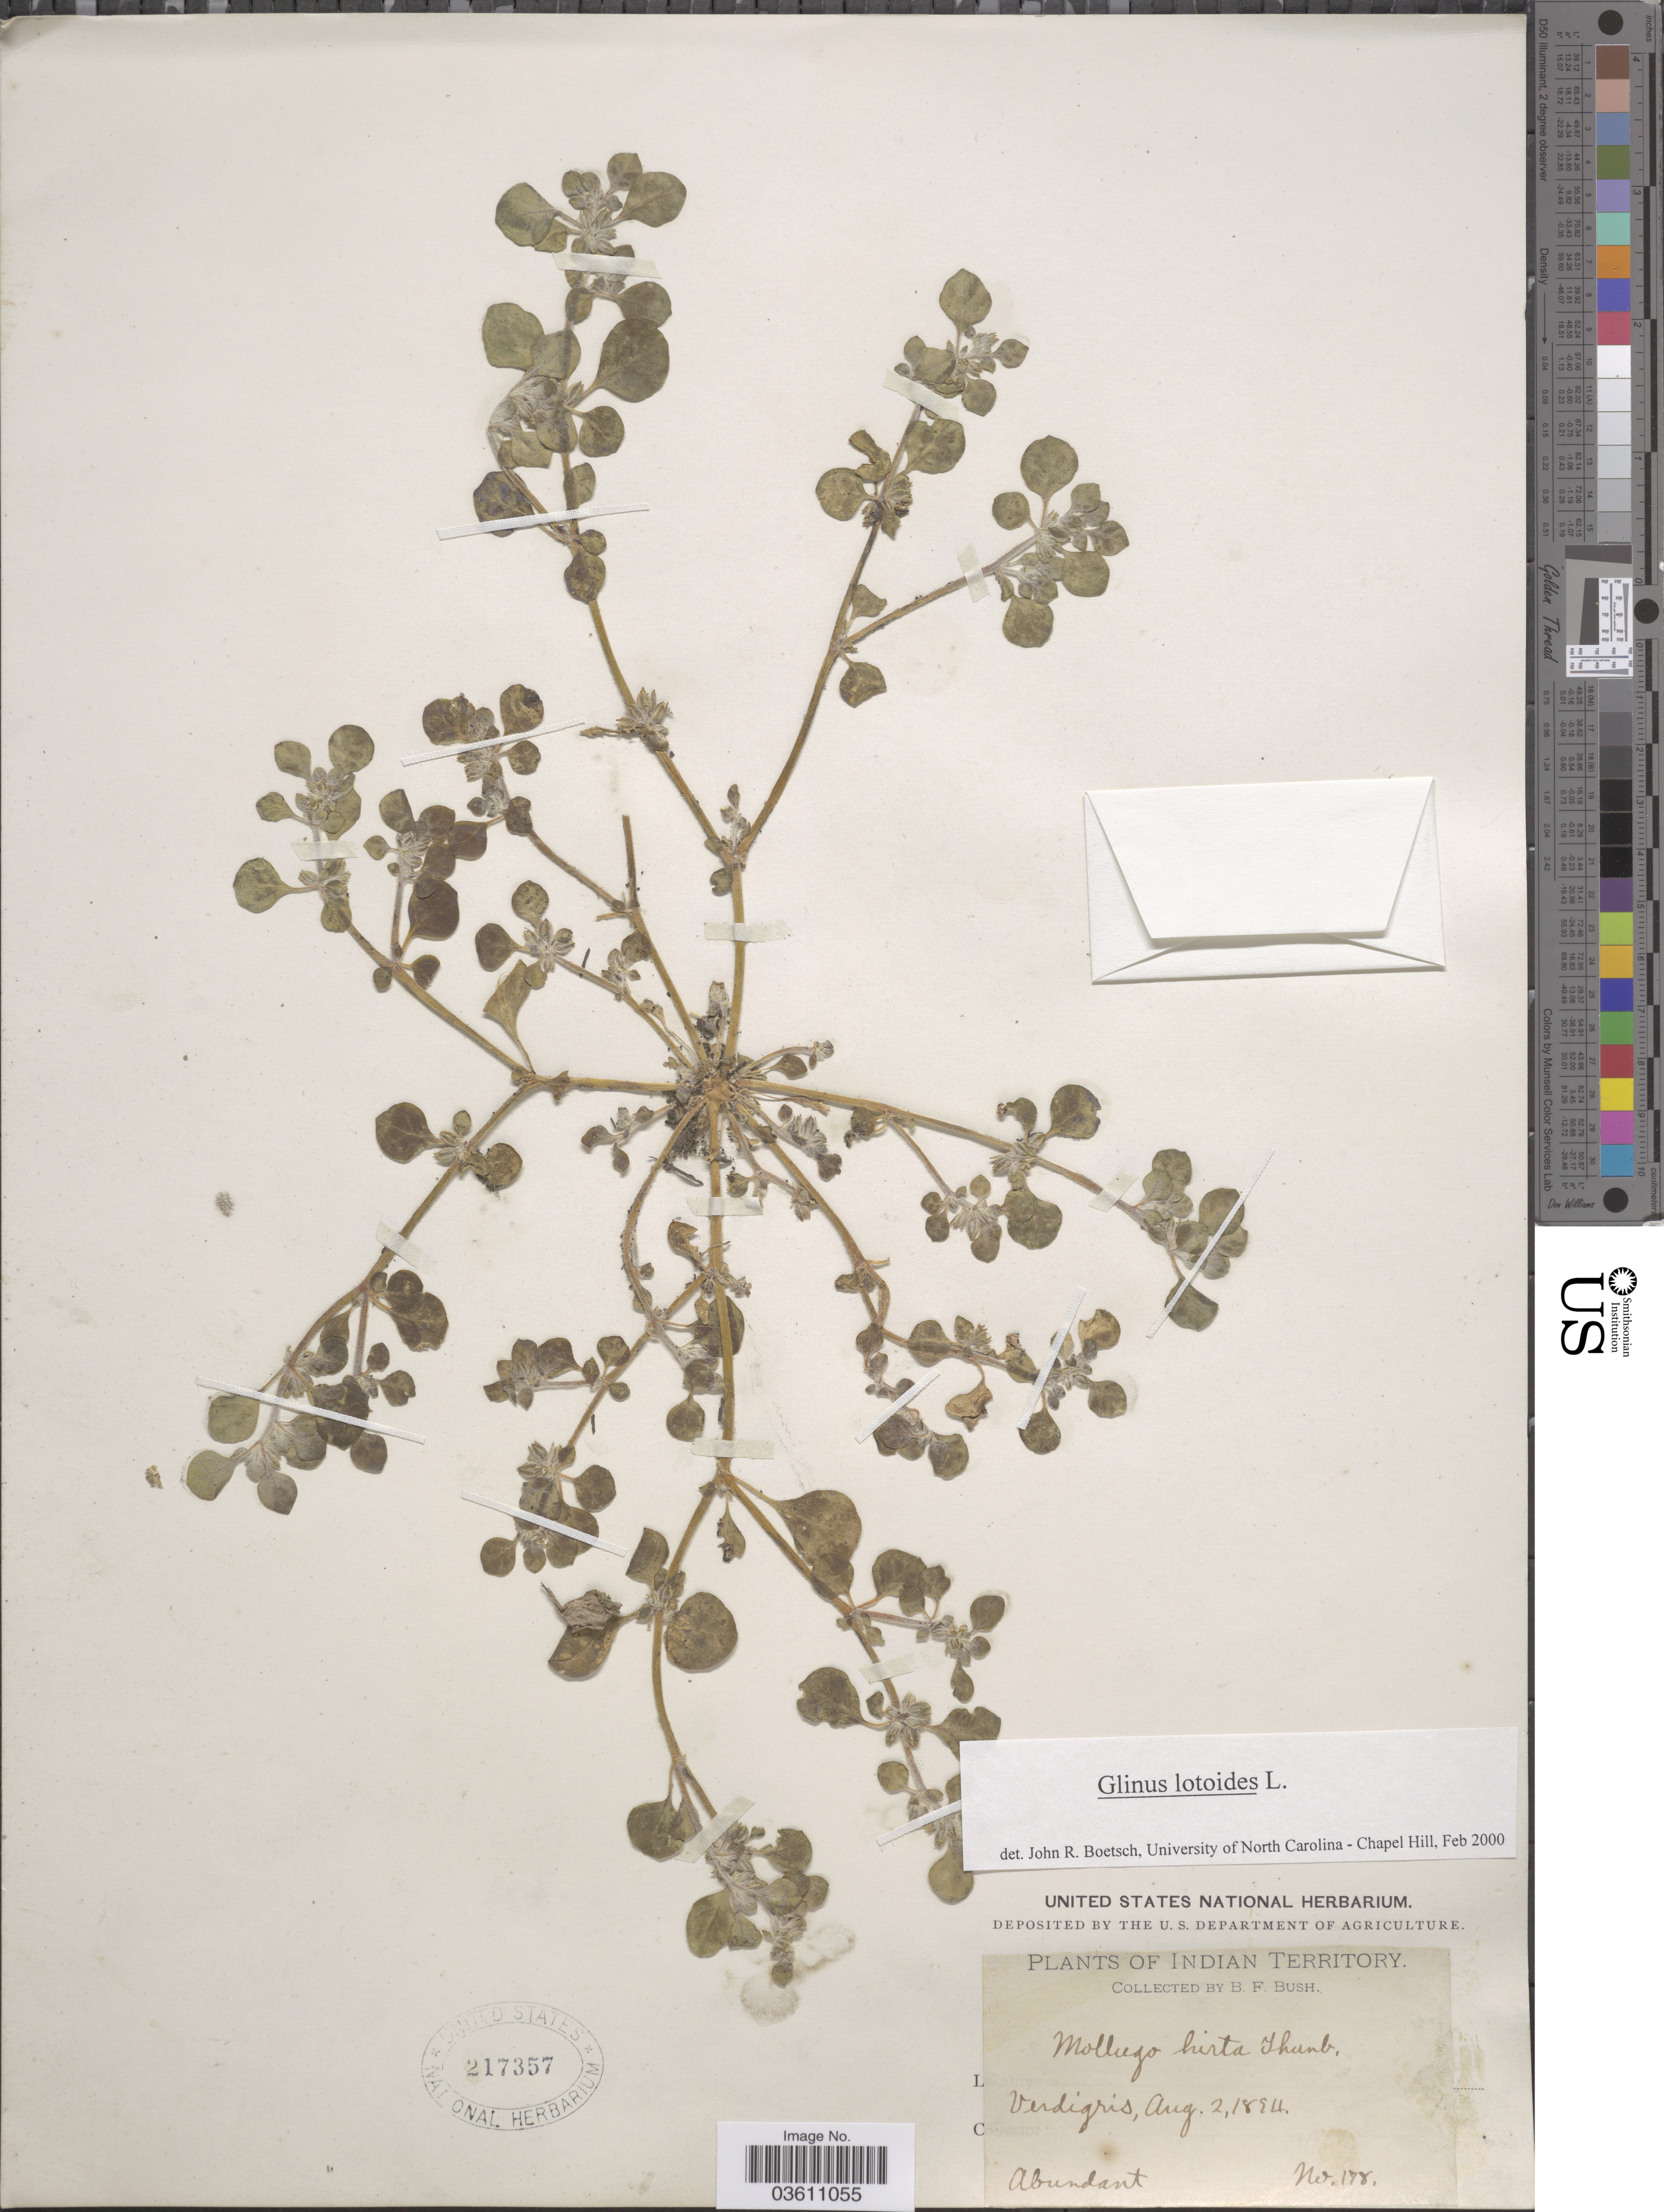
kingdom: Plantae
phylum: Tracheophyta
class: Magnoliopsida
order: Caryophyllales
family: Molluginaceae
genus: Glinus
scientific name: Glinus lotoides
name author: L.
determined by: Boetsch, J. R.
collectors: B. F. Bush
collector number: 178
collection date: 1894-08-02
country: United States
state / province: Oklahoma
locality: Indian Territory. Verdigris.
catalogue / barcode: US 217357